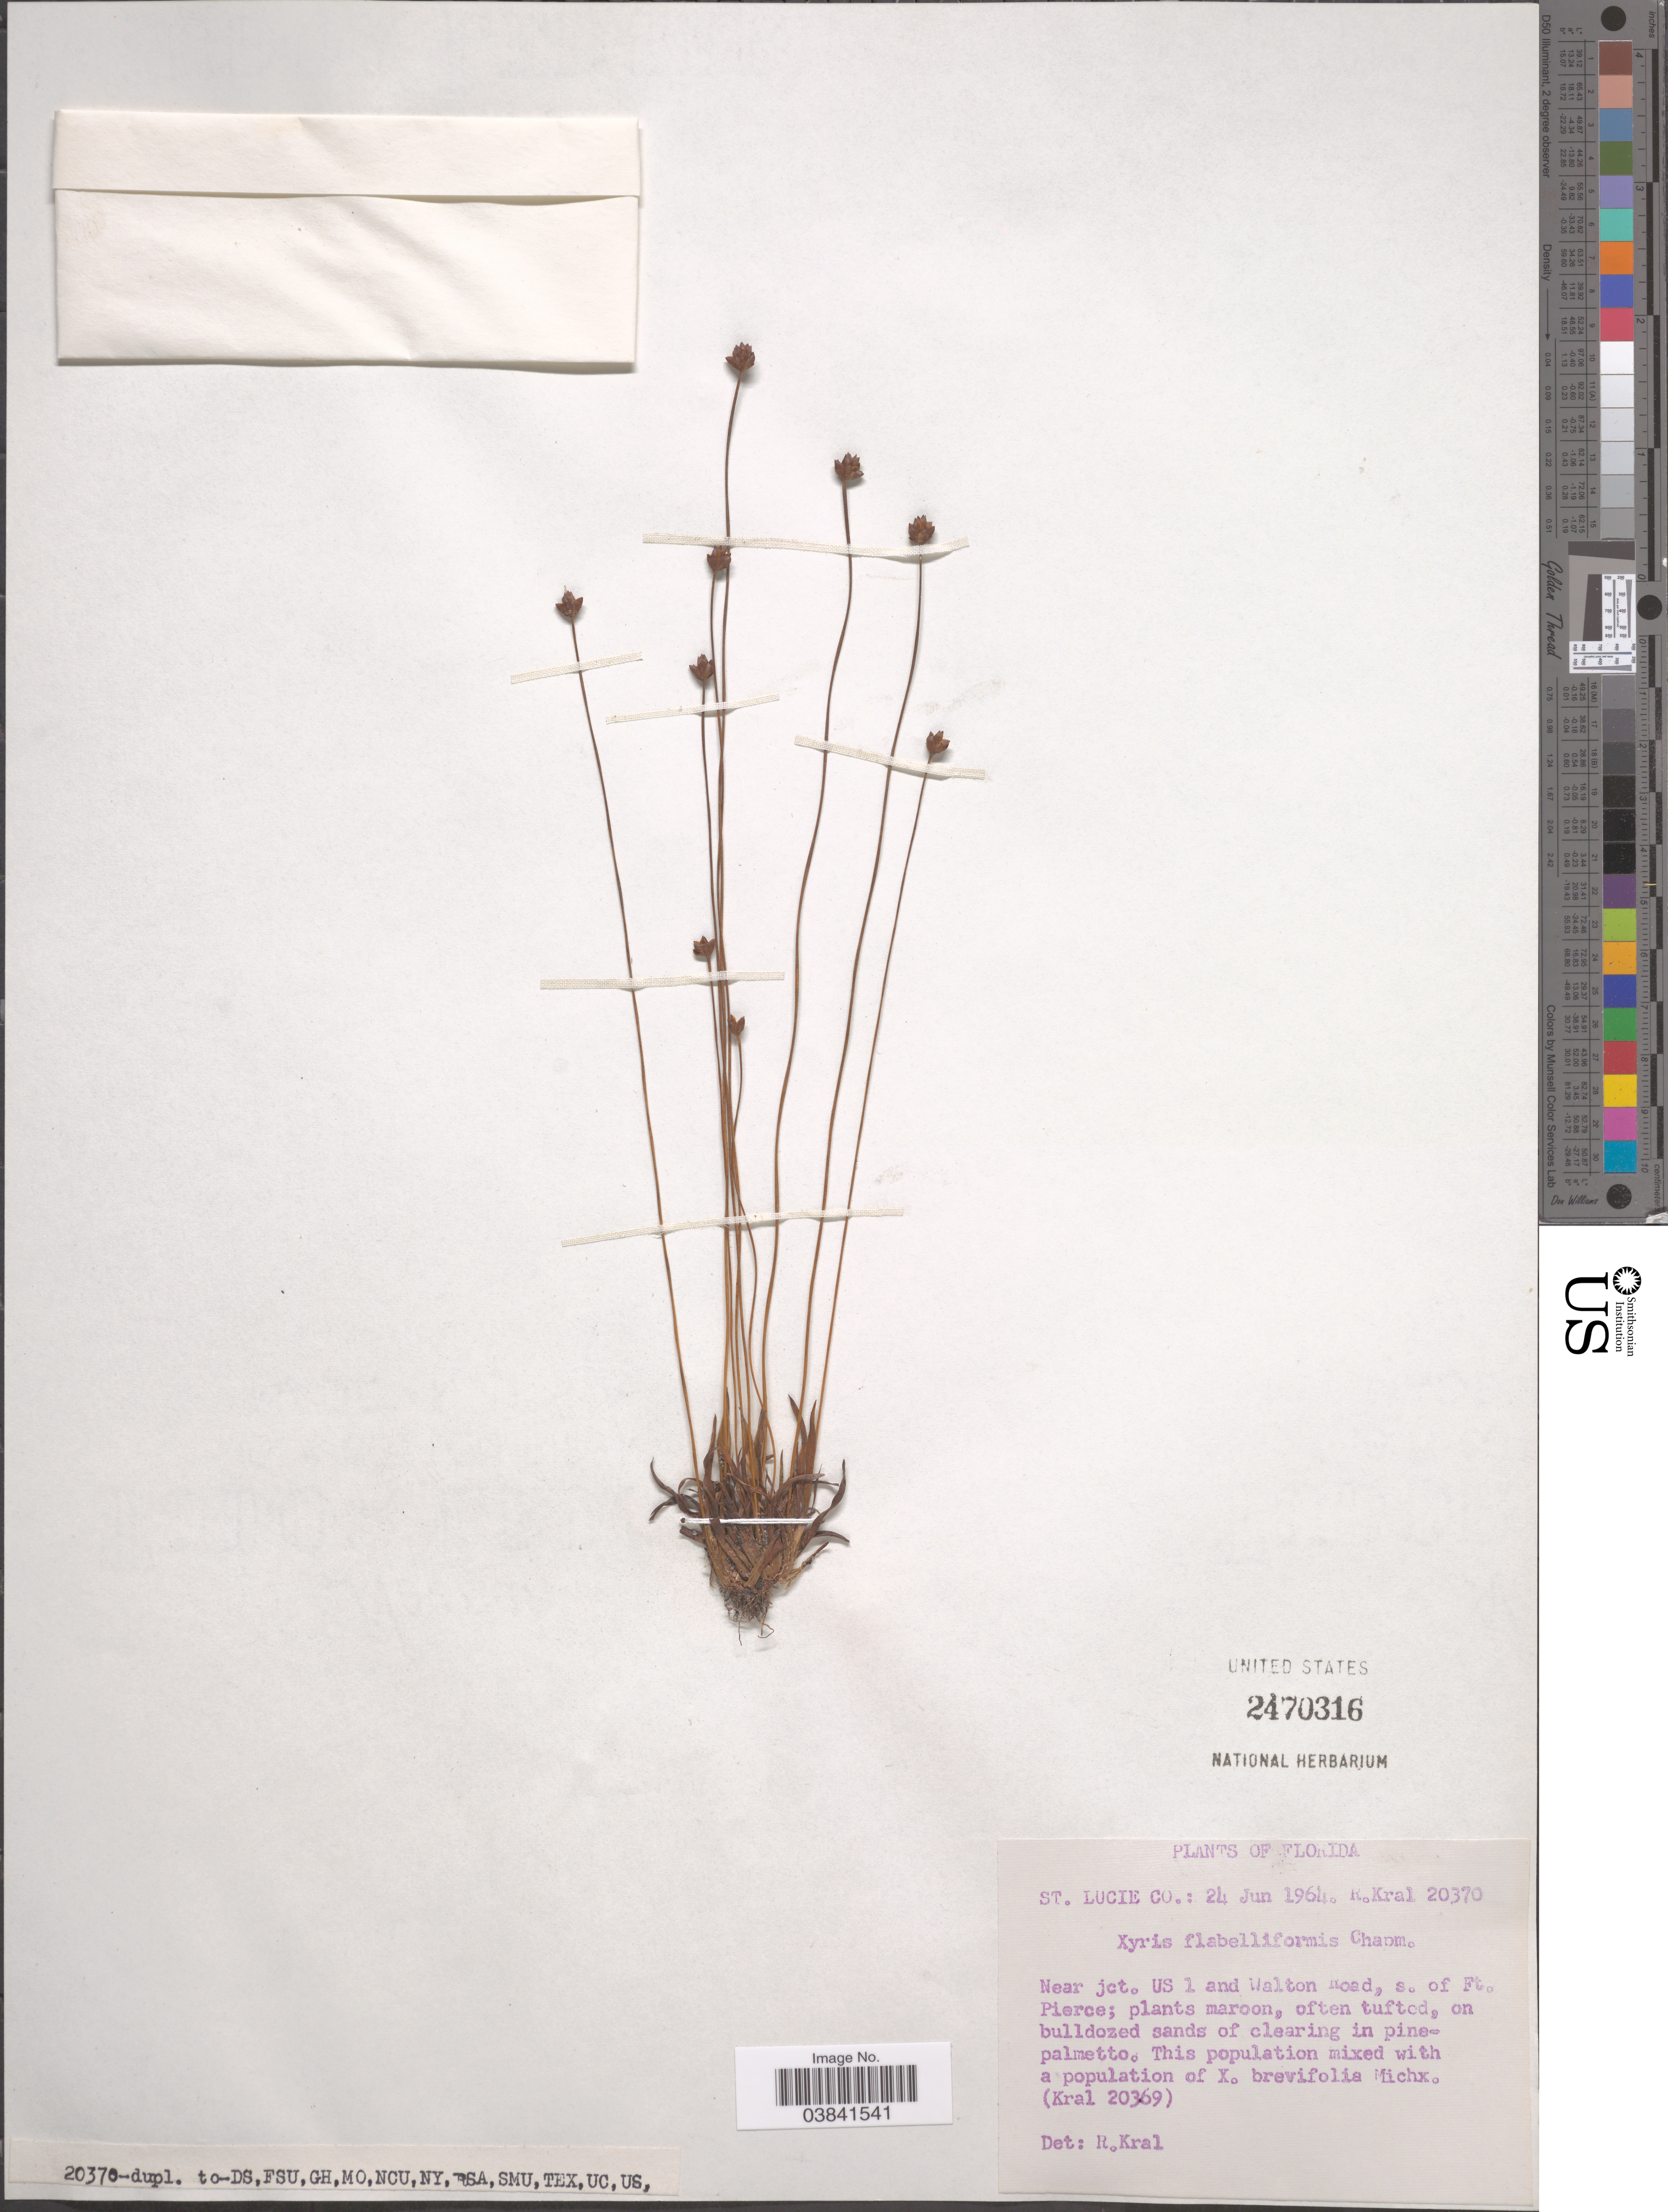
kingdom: Plantae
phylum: Tracheophyta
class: Liliopsida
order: Poales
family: Xyridaceae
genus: Xyris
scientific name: Xyris flabelliformis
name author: Chapm.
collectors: R. Kral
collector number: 20370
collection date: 1964-06-24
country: United States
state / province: Florida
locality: St. Lucie Co.: Near jct. US 1 and Walton Road, s. of Ft. Pierce.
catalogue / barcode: US 2470316